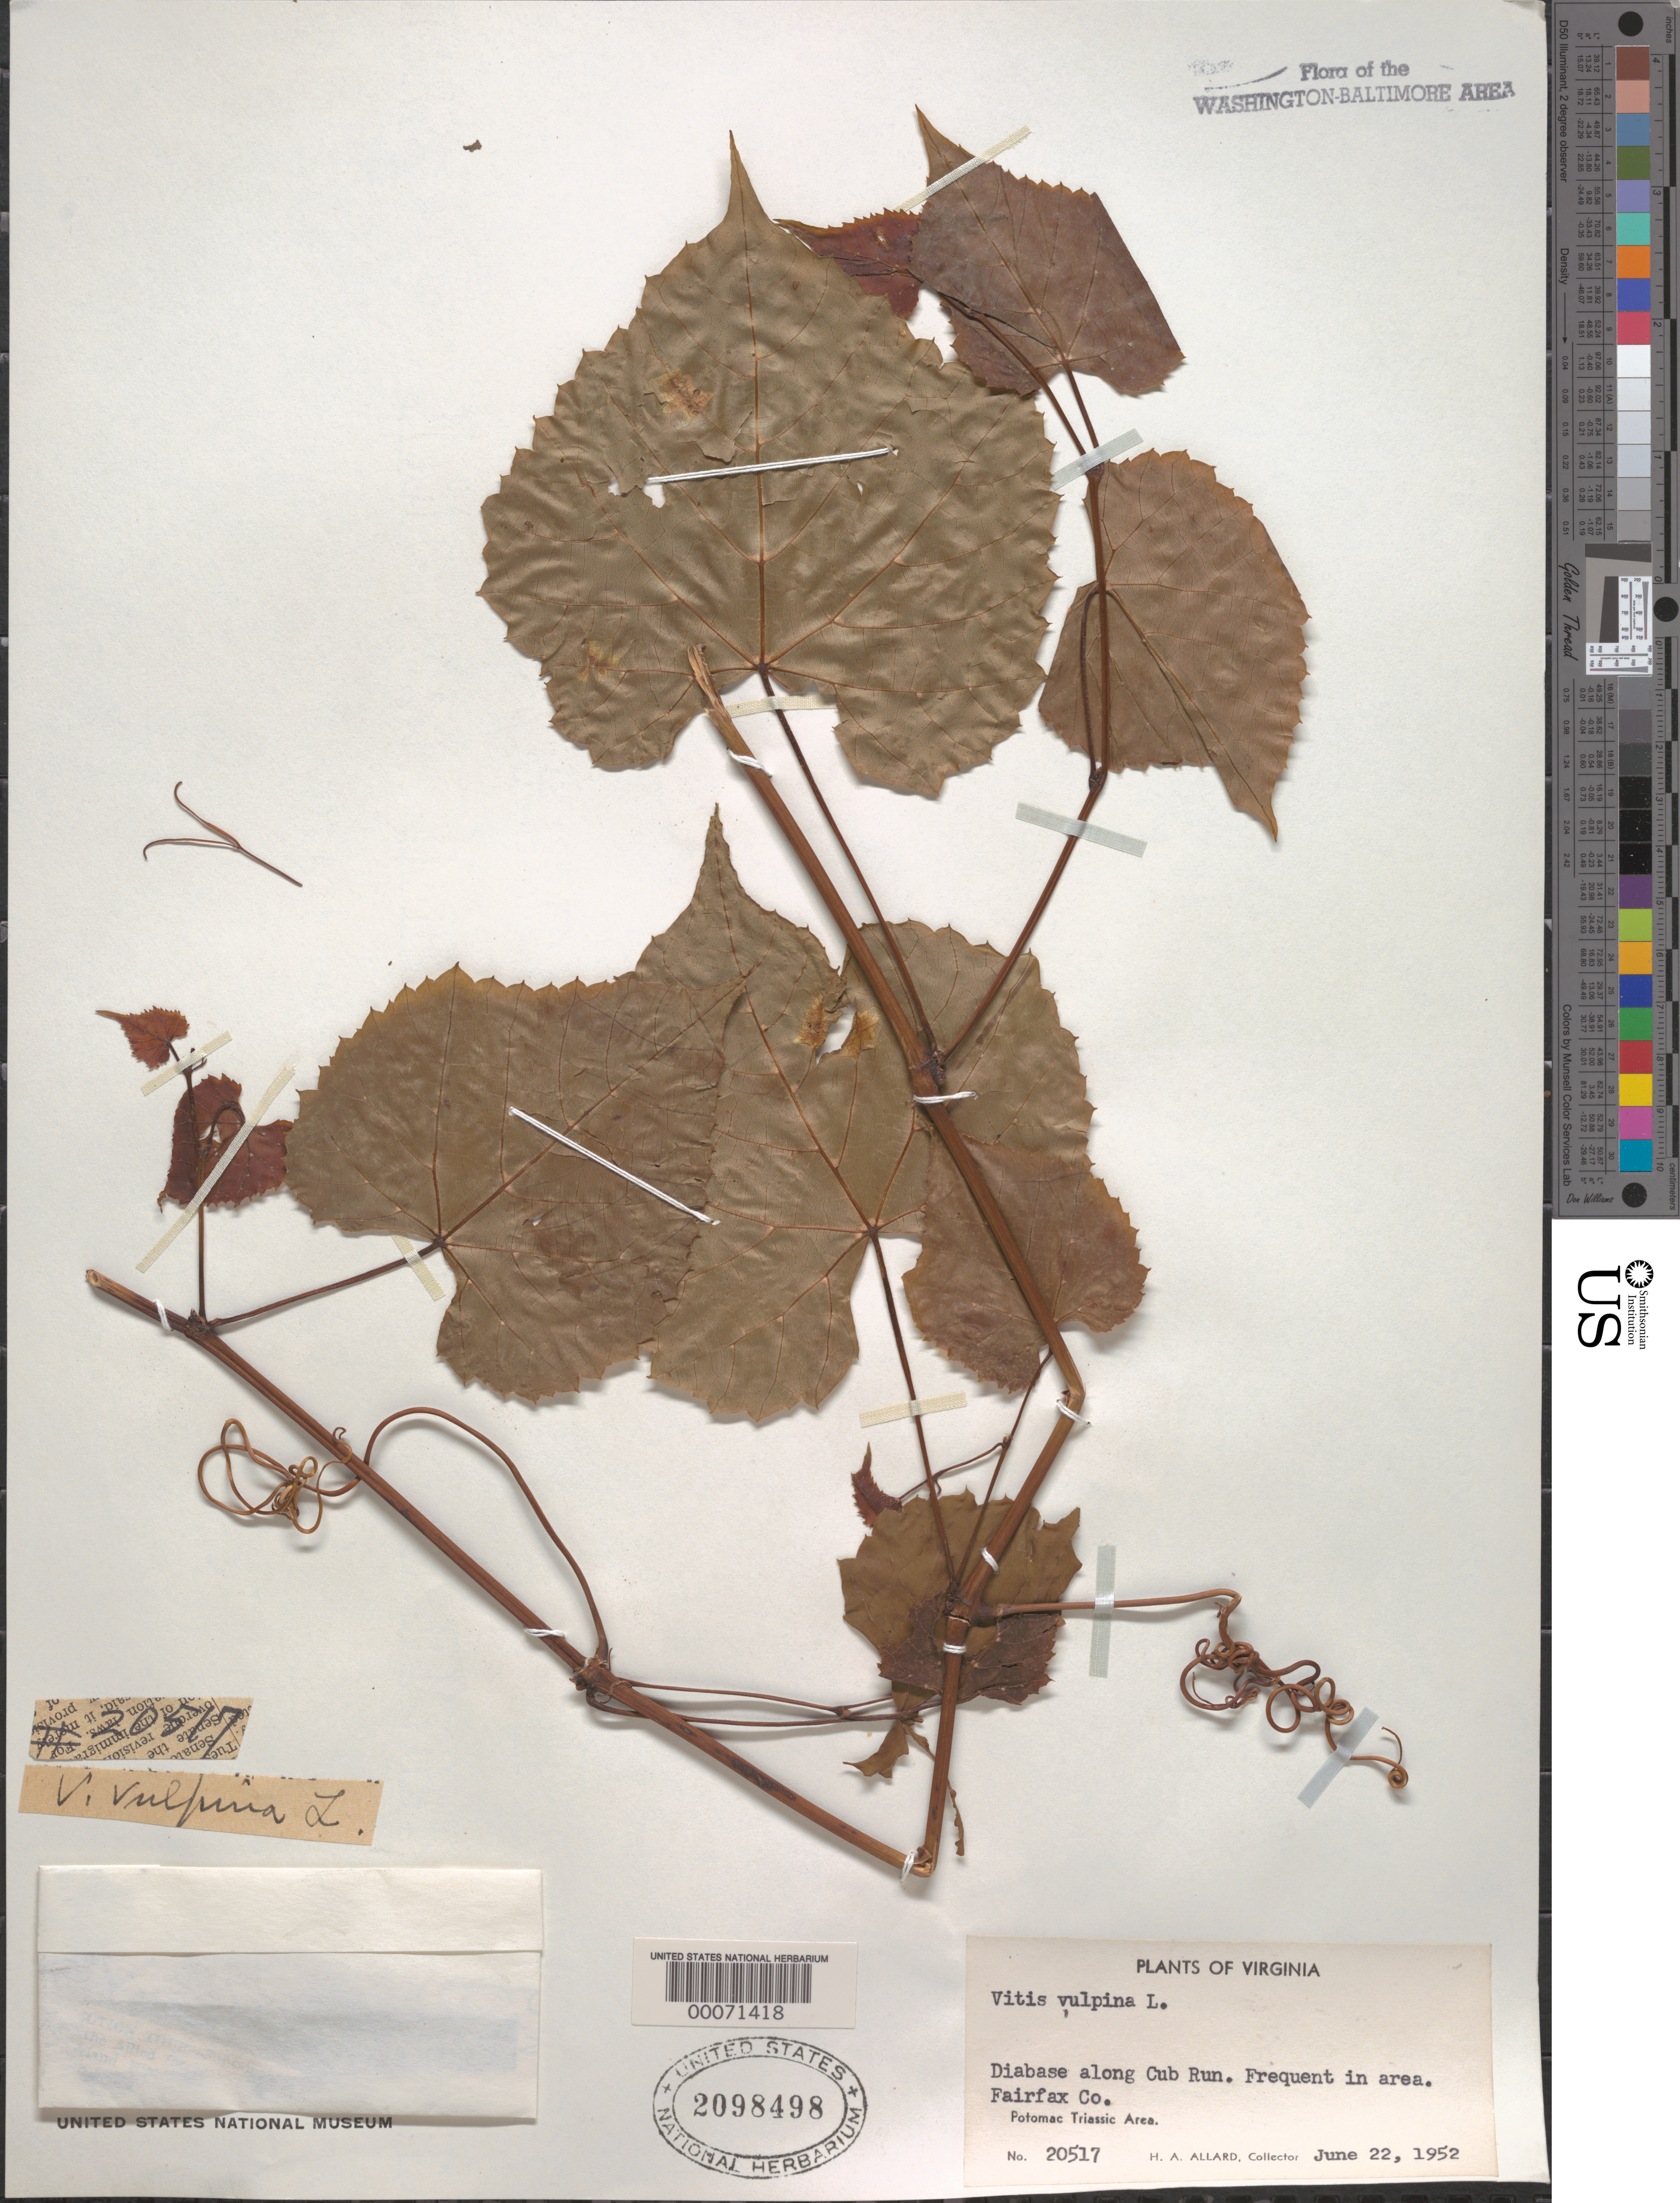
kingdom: Plantae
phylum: Tracheophyta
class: Magnoliopsida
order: Vitales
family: Vitaceae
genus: Vitis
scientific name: Vitis vulpina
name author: L.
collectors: H. A. Allard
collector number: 20517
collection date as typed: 22 Jun 1952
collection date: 1952-06-22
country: United States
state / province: Virginia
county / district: Fairfax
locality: Cub Run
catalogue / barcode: US 2098498